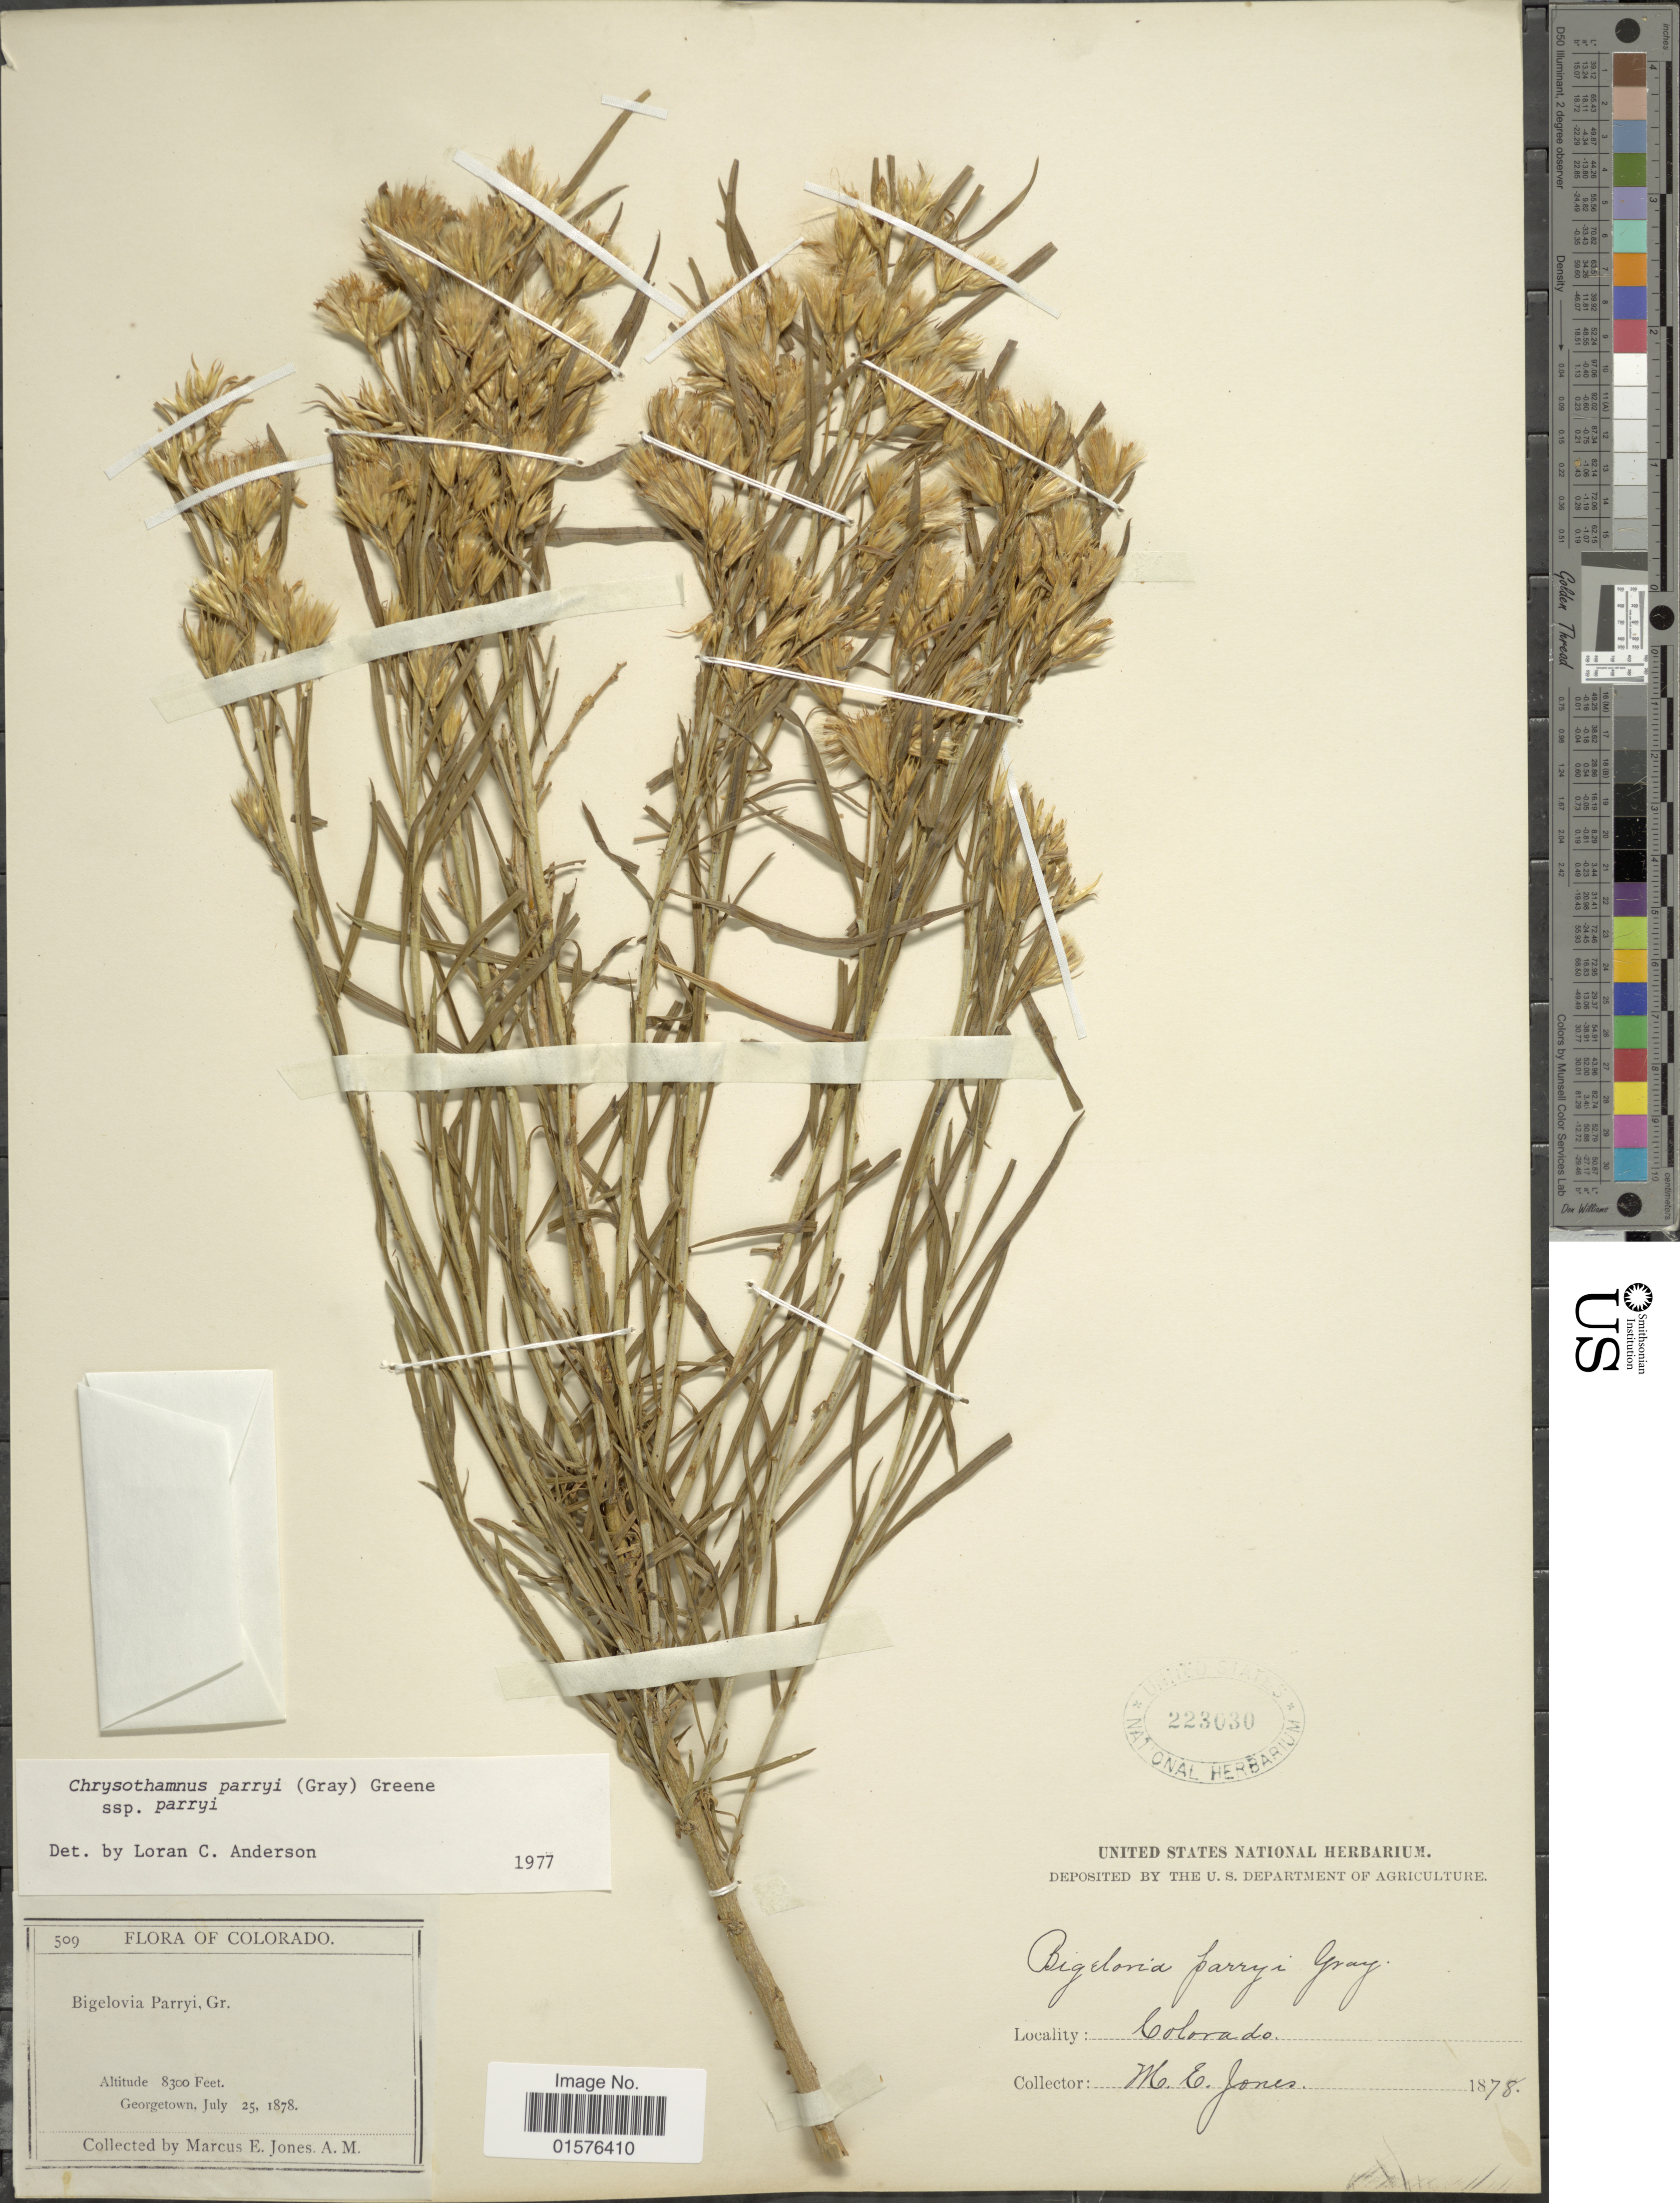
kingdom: Plantae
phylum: Tracheophyta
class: Magnoliopsida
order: Asterales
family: Asteraceae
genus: Ericameria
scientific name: Ericameria parryi var. parryi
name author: (A. Gray) G.L. Nesom & G.I. Baird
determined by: Urbatsch, Lowell E., Curator (LSU), Louisiana State University (UNITED STATES)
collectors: M. E. Jones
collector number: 509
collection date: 1879-07-25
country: United States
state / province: Colorado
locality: Georgetown.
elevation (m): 2530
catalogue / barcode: US 223030